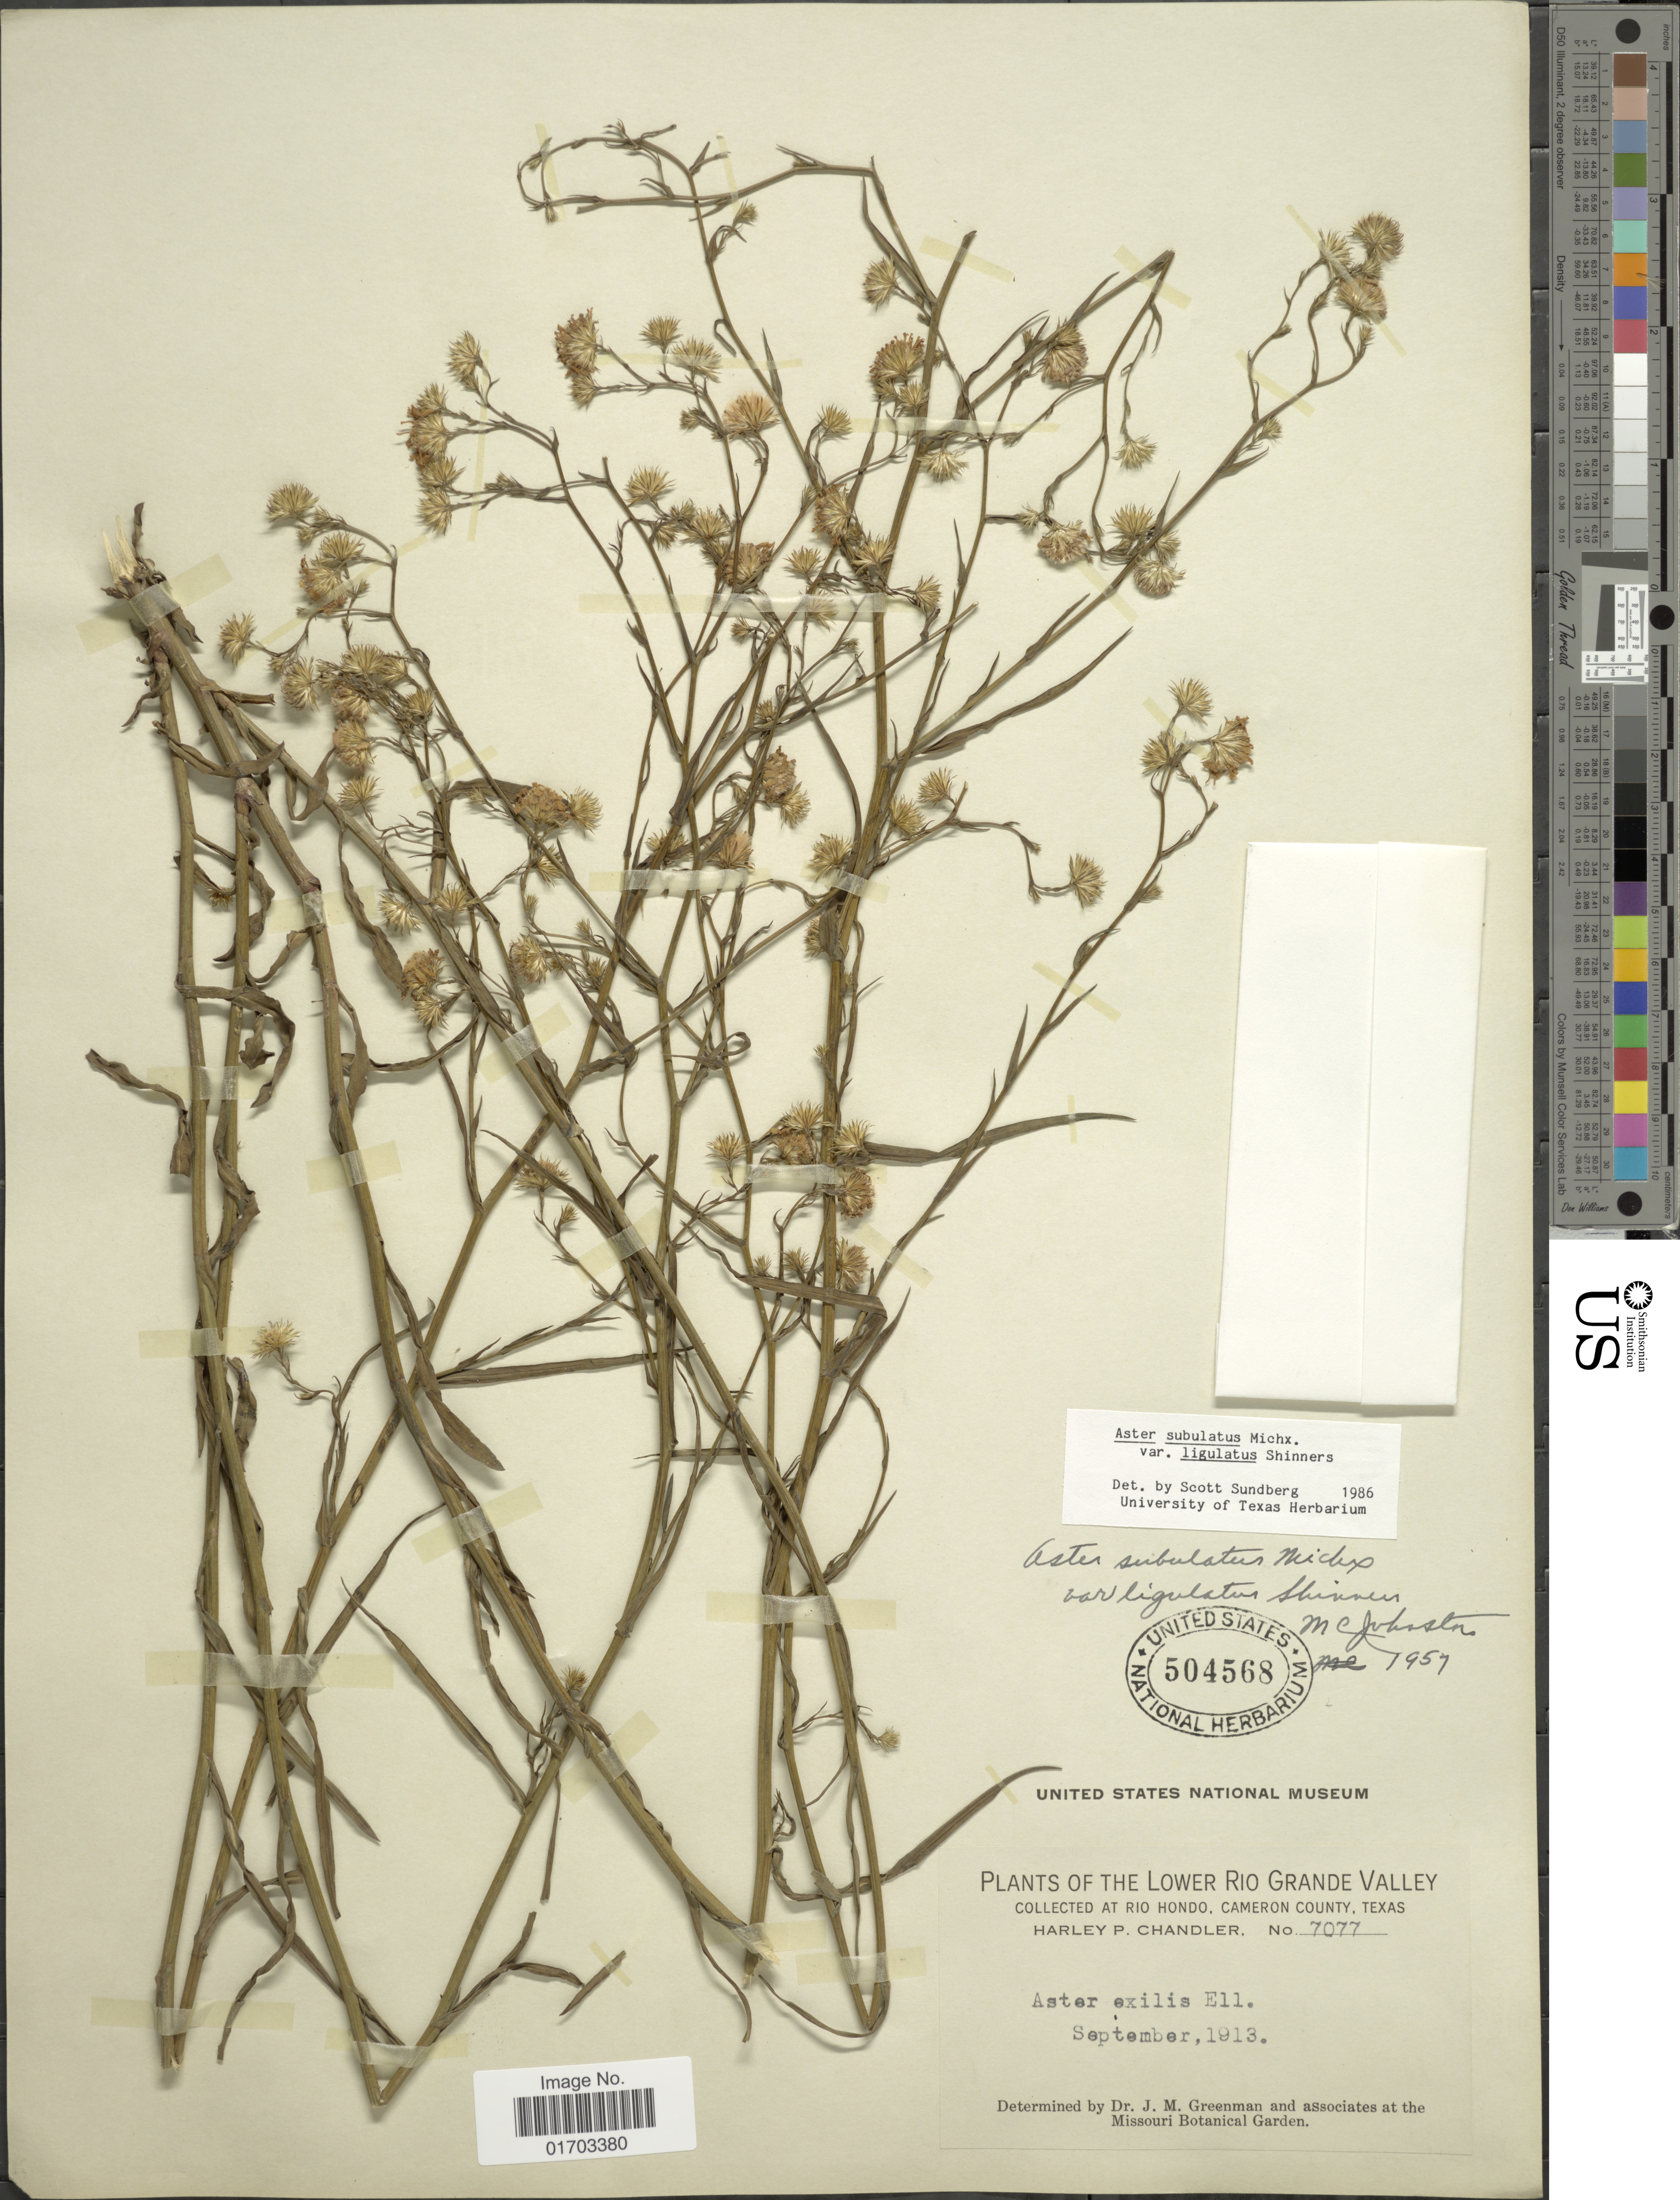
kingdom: Plantae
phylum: Tracheophyta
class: Magnoliopsida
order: Asterales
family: Asteraceae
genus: Symphyotrichum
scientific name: Symphyotrichum subulatum var. ligulatum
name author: (Shinners) S.D. Sundb.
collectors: H. Chandler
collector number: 7077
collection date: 1913-09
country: United States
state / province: Texas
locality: Lower Rio Grande Valley, Rio Hondo, Cameron County.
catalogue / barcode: US 504568